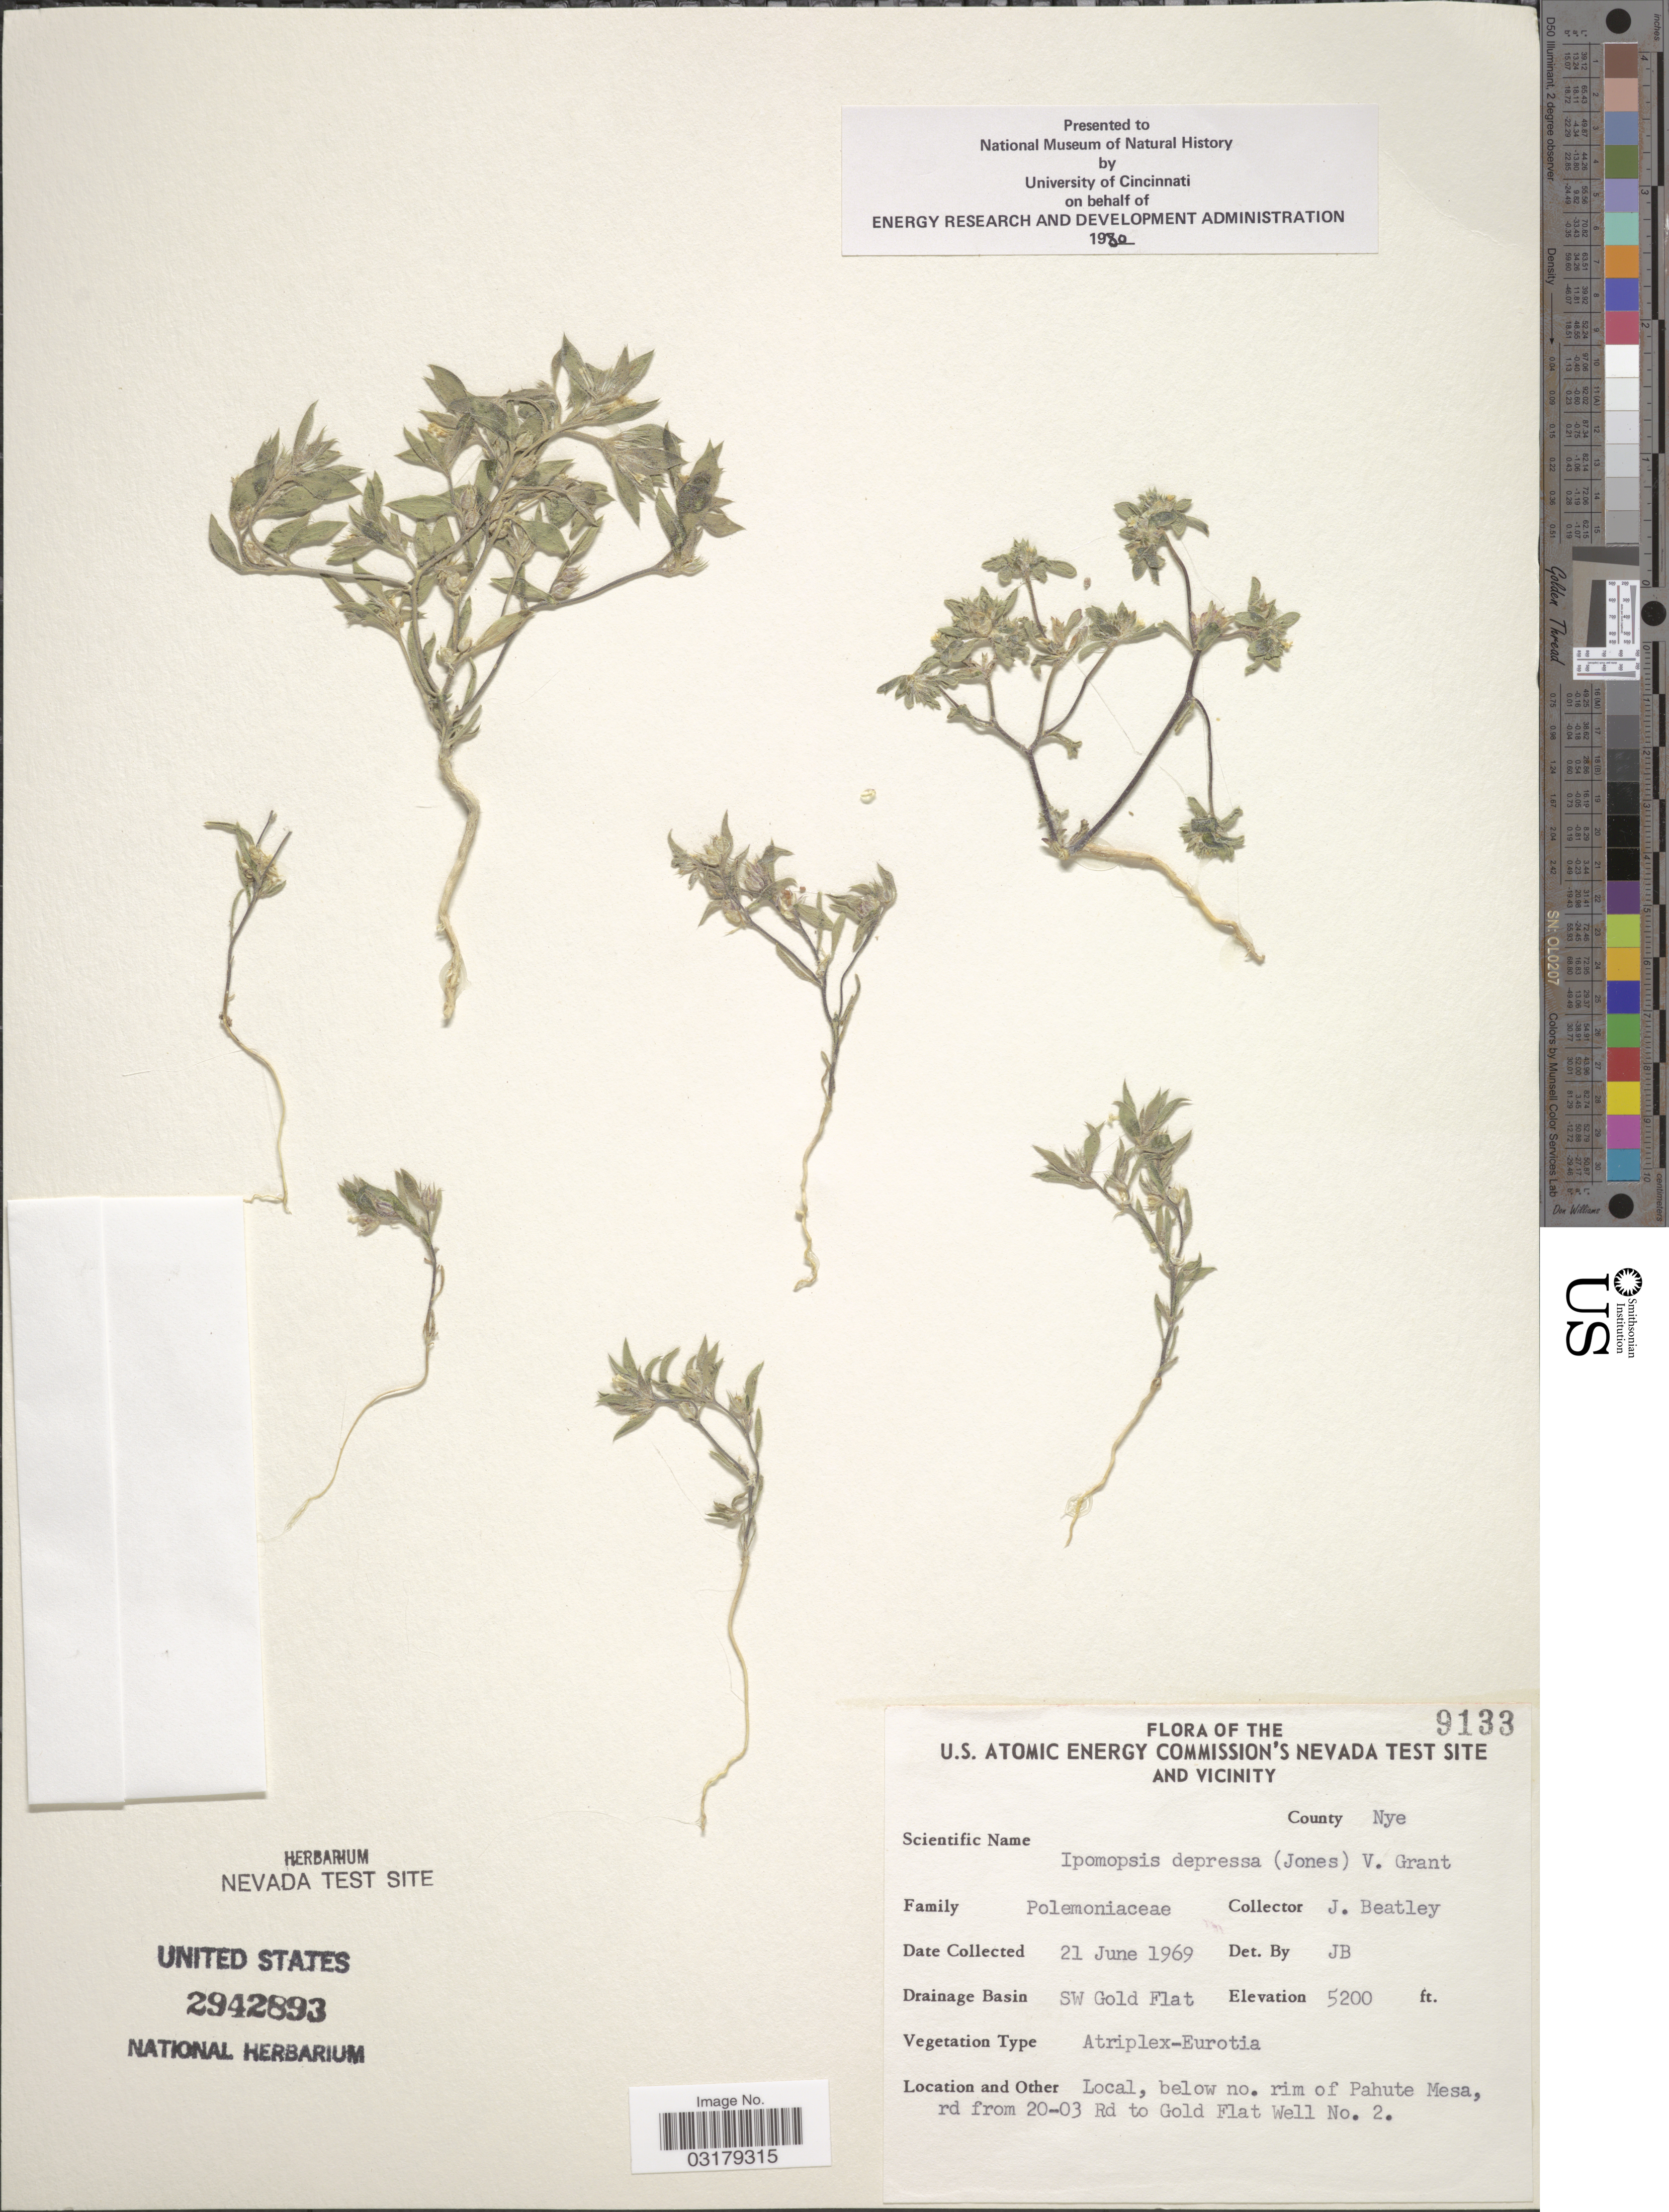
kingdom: Plantae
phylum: Tracheophyta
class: Magnoliopsida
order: Ericales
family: Polemoniaceae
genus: Ipomopsis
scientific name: Ipomopsis depressa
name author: (M.E. Jones ex A. Gray) V.E. Grant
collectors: J. C. Beatley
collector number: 9133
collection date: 1969-06-21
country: United States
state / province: Nevada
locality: The U.S. Atomic Energy Commission's Nevada test site and vicinity. County Nye. Drainage basin SW Gold Flat. Local, below no. rim of Pahute Mesa, rd from 20-03 Rd to Gold Flat Well No. 2.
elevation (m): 1585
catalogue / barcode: US 2942893